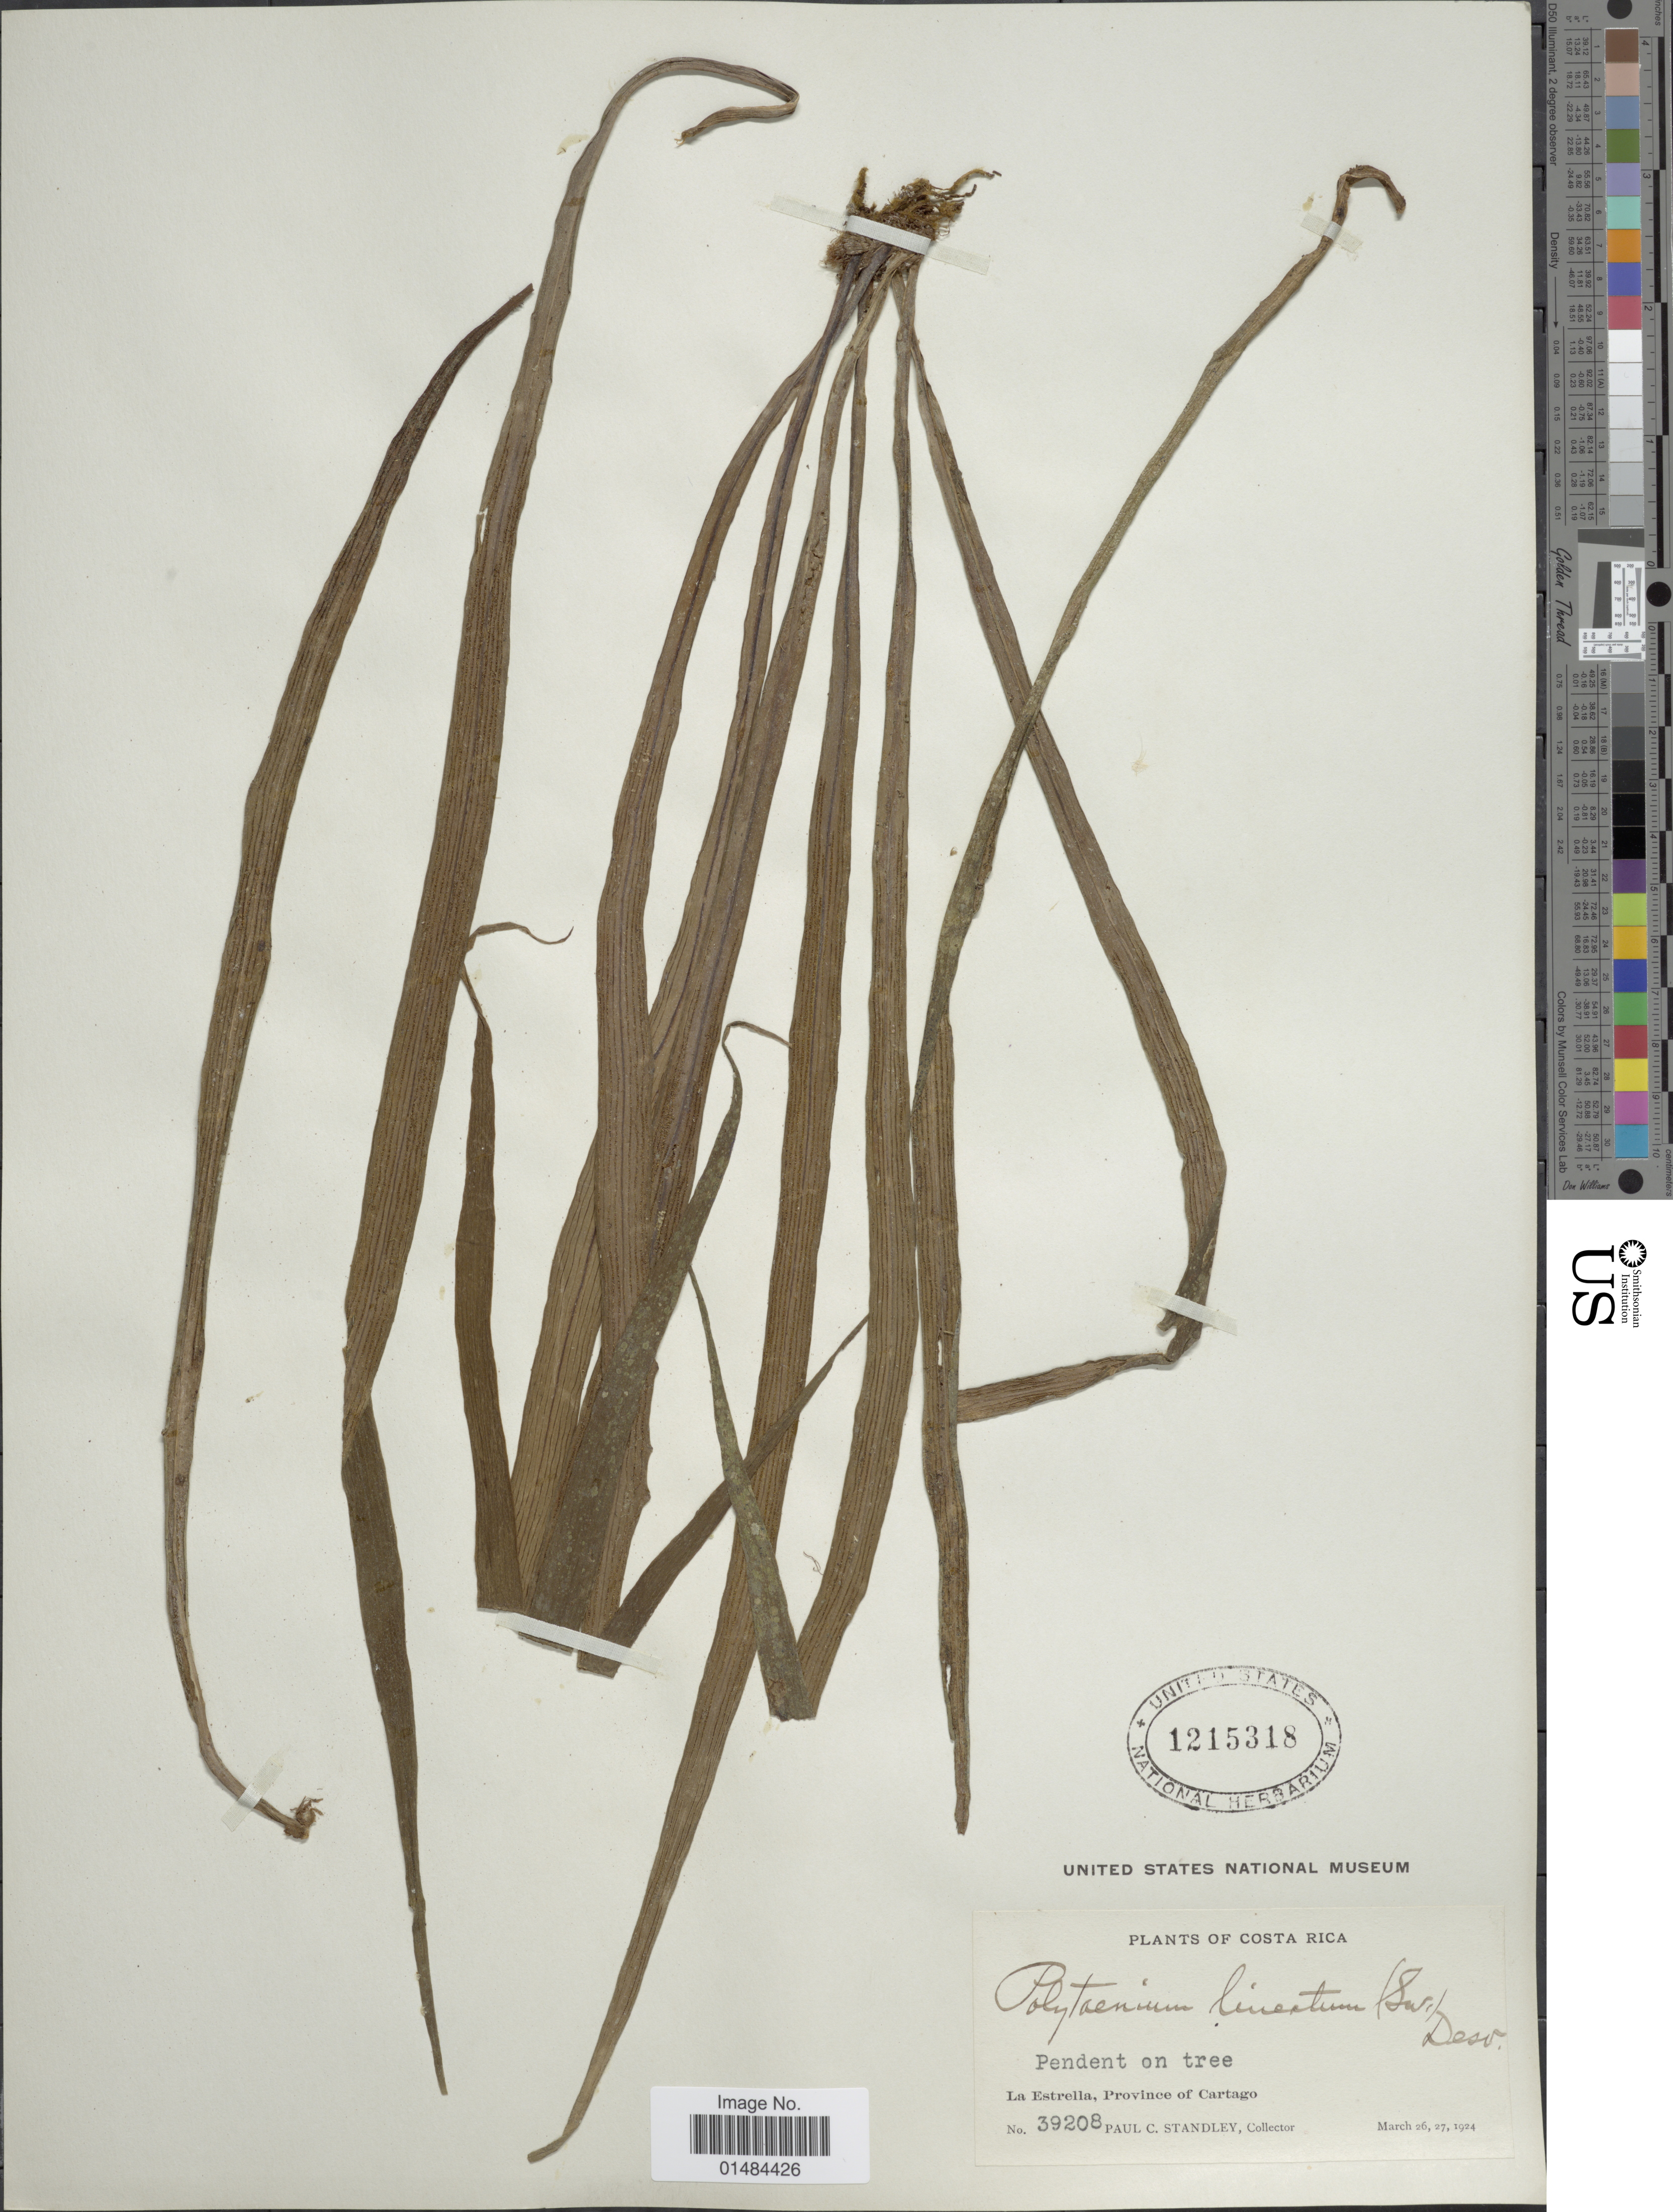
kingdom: Plantae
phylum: Tracheophyta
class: Polypodiopsida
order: Polypodiales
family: Pteridaceae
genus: Polytaenium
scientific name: Polytaenium lineatum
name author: (Sw.) J. Sm.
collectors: P. C. Standley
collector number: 39208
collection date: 1924-03-26/1924-03-27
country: Costa Rica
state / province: Cartago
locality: Costa Rica, La Estrella, Province of Cartago.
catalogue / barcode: US 1215318